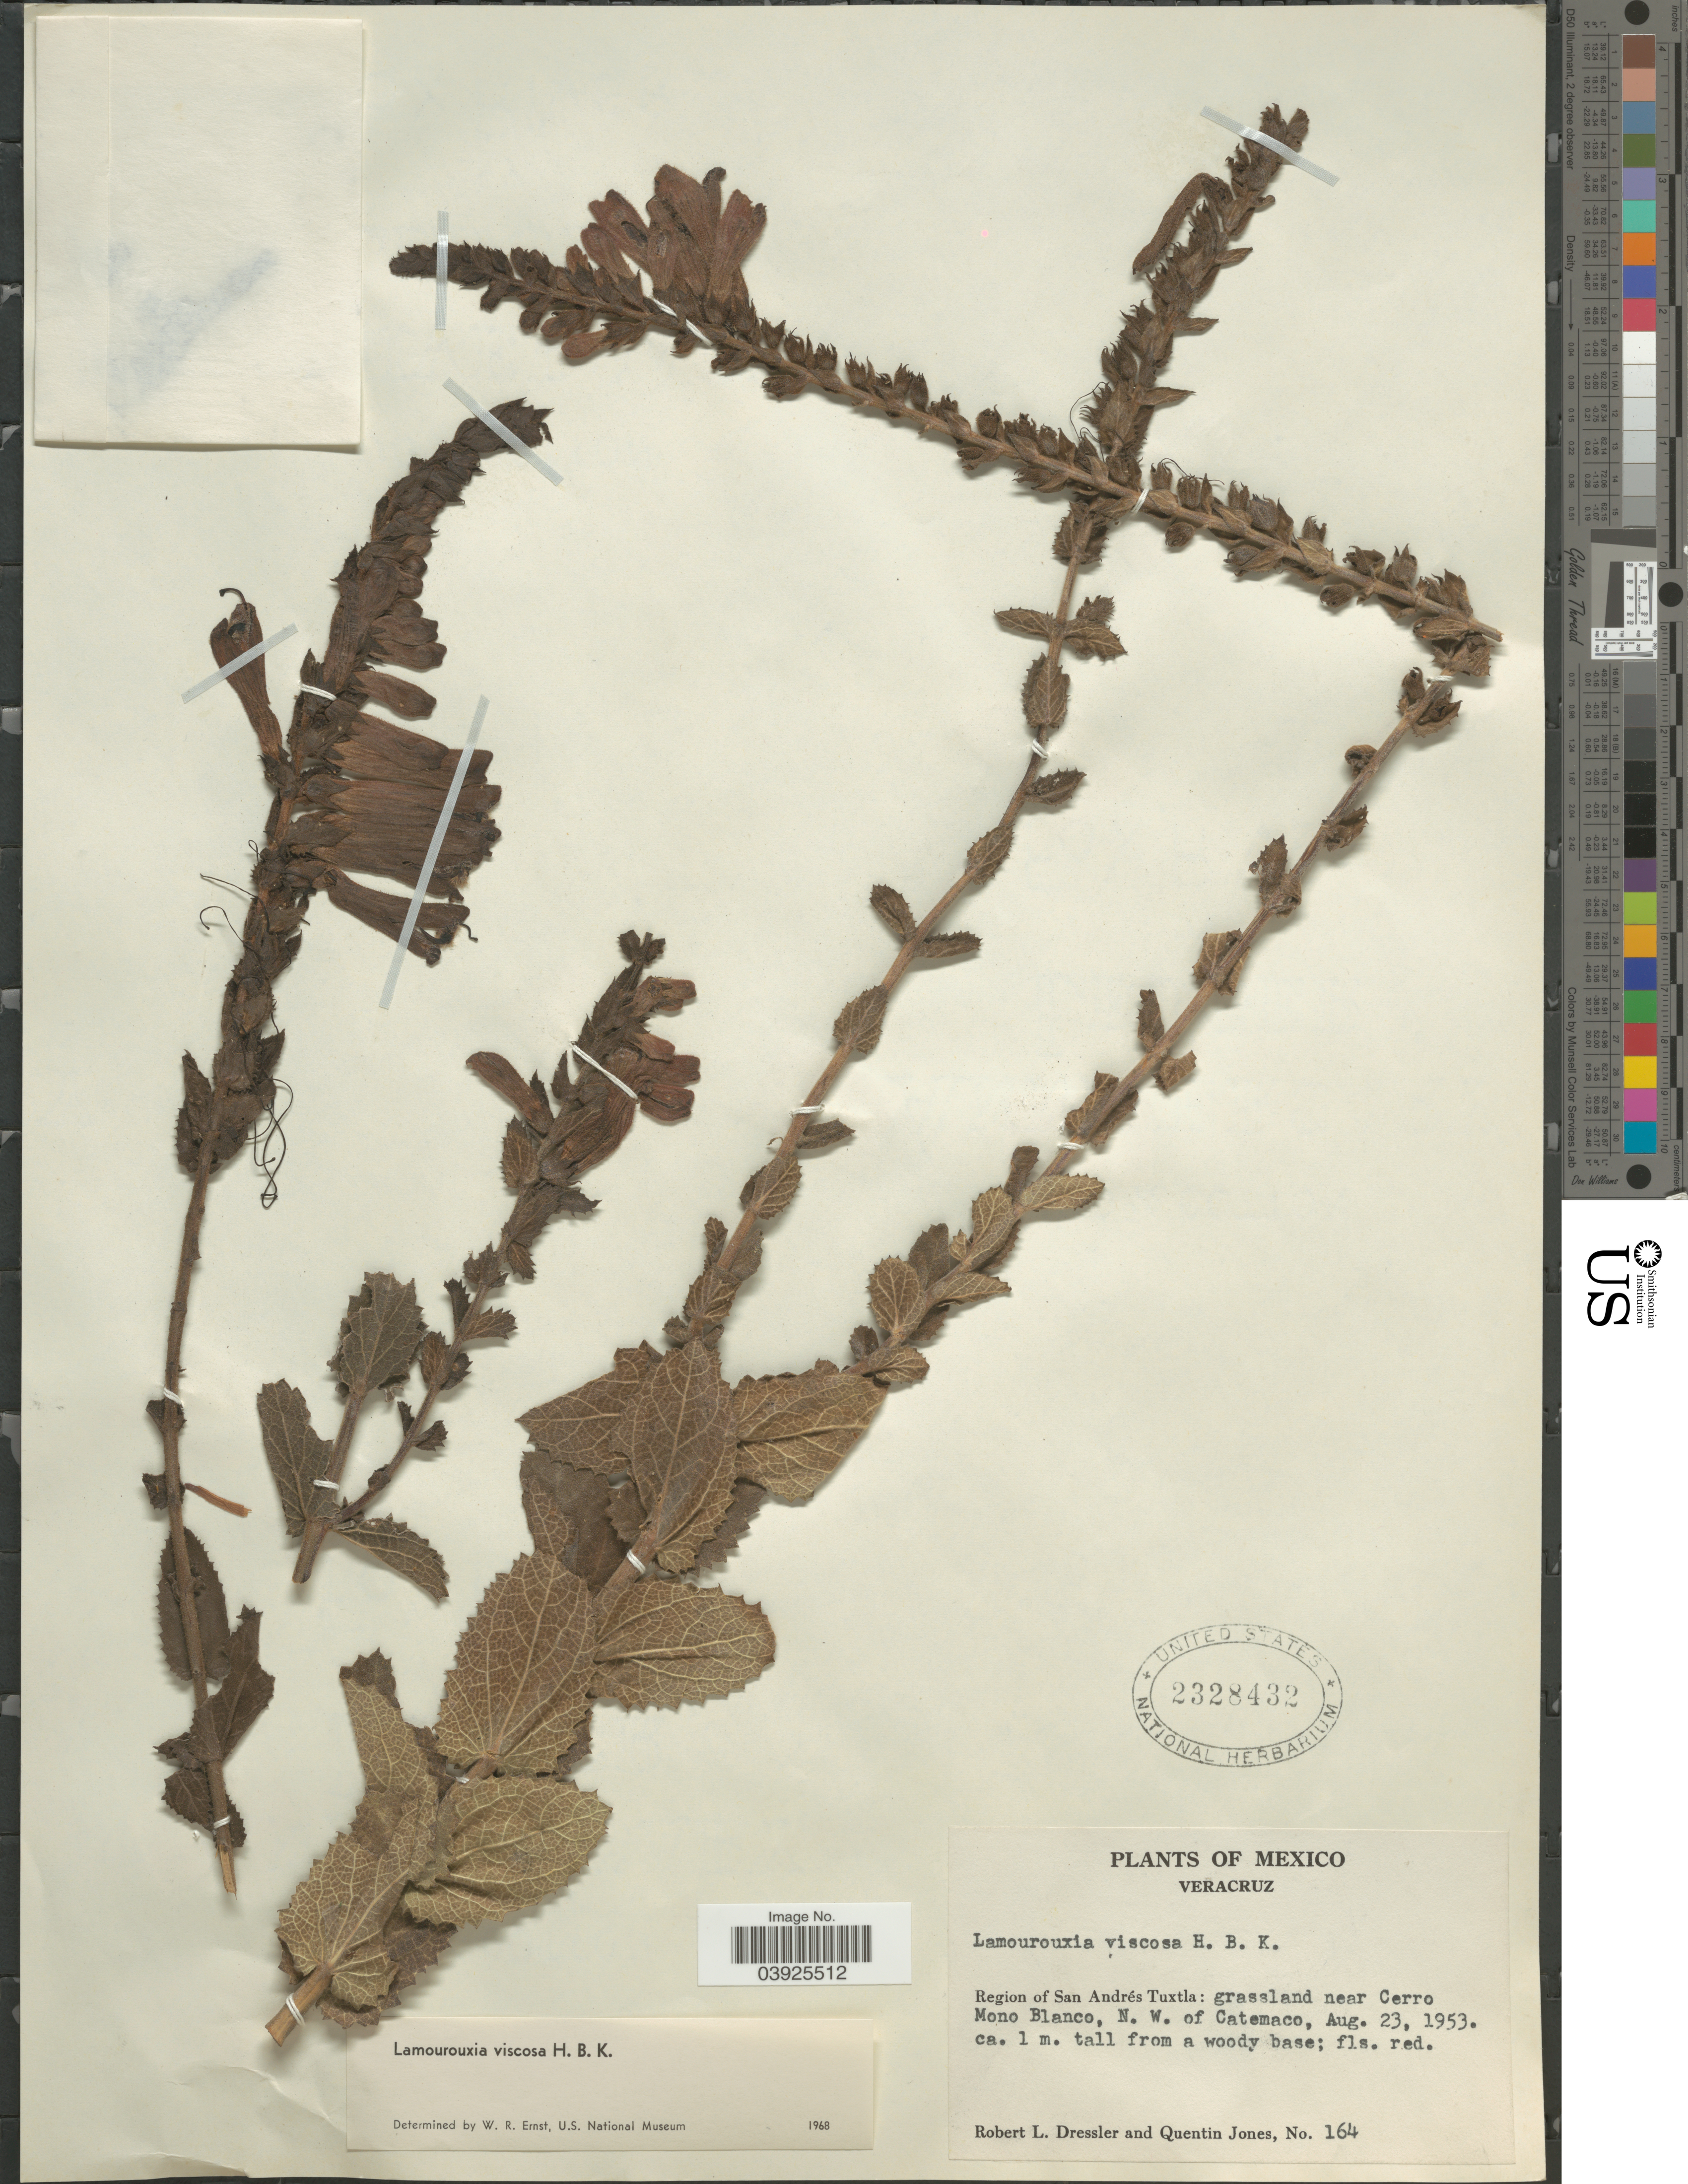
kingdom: Plantae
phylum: Tracheophyta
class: Magnoliopsida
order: Lamiales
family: Orobanchaceae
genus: Lamourouxia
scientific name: Lamourouxia viscosa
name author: Kunth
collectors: R. Dressler & Q. Jones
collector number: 164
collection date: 1953-08-23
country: Mexico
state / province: Veracruz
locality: Veracruz. Region of San Andrés Tuxtla: grassland near Cerro Mono Blanco, N. W. of Catemaco.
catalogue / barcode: US 2328432